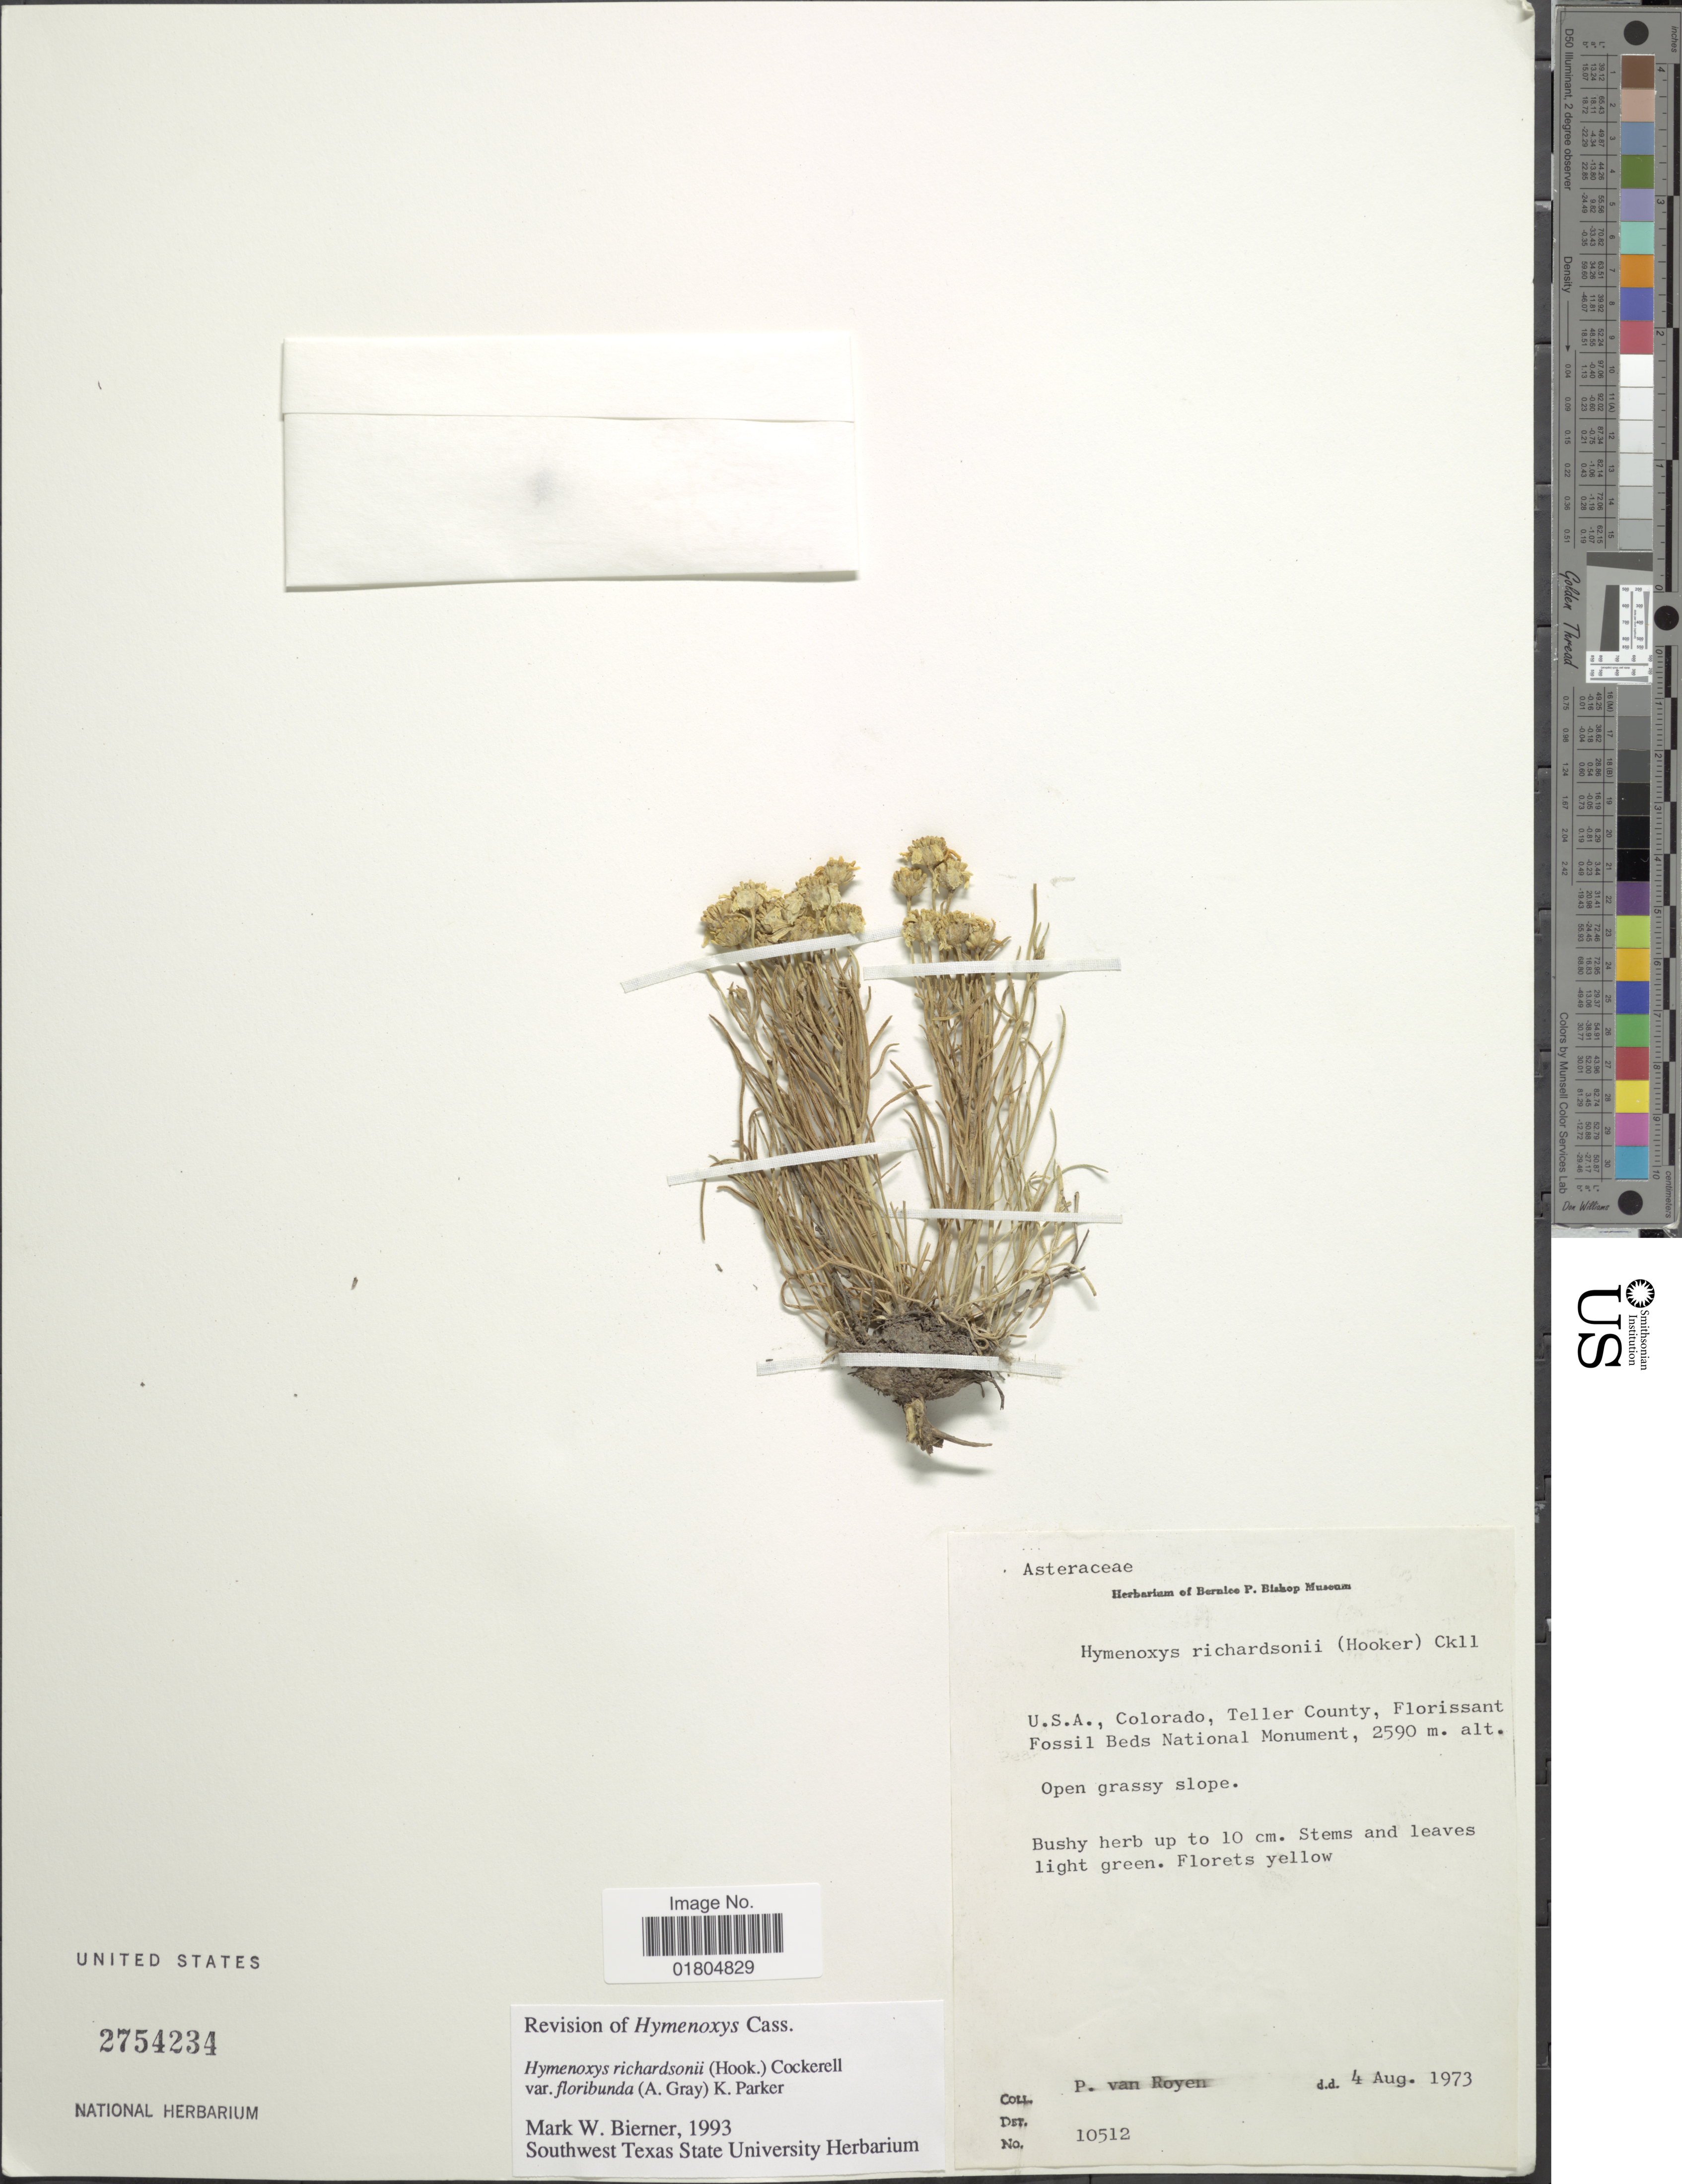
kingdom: Plantae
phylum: Tracheophyta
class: Magnoliopsida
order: Asterales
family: Asteraceae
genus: Hymenoxys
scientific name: Hymenoxys richardsonii var. floribunda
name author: (A. Gray) K.F. Parker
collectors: P. van Royen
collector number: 10512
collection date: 1973-08-04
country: United States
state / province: Colorado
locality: Teller County, Florissant Fossil Beds National Monument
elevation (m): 2590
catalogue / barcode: US 2754234